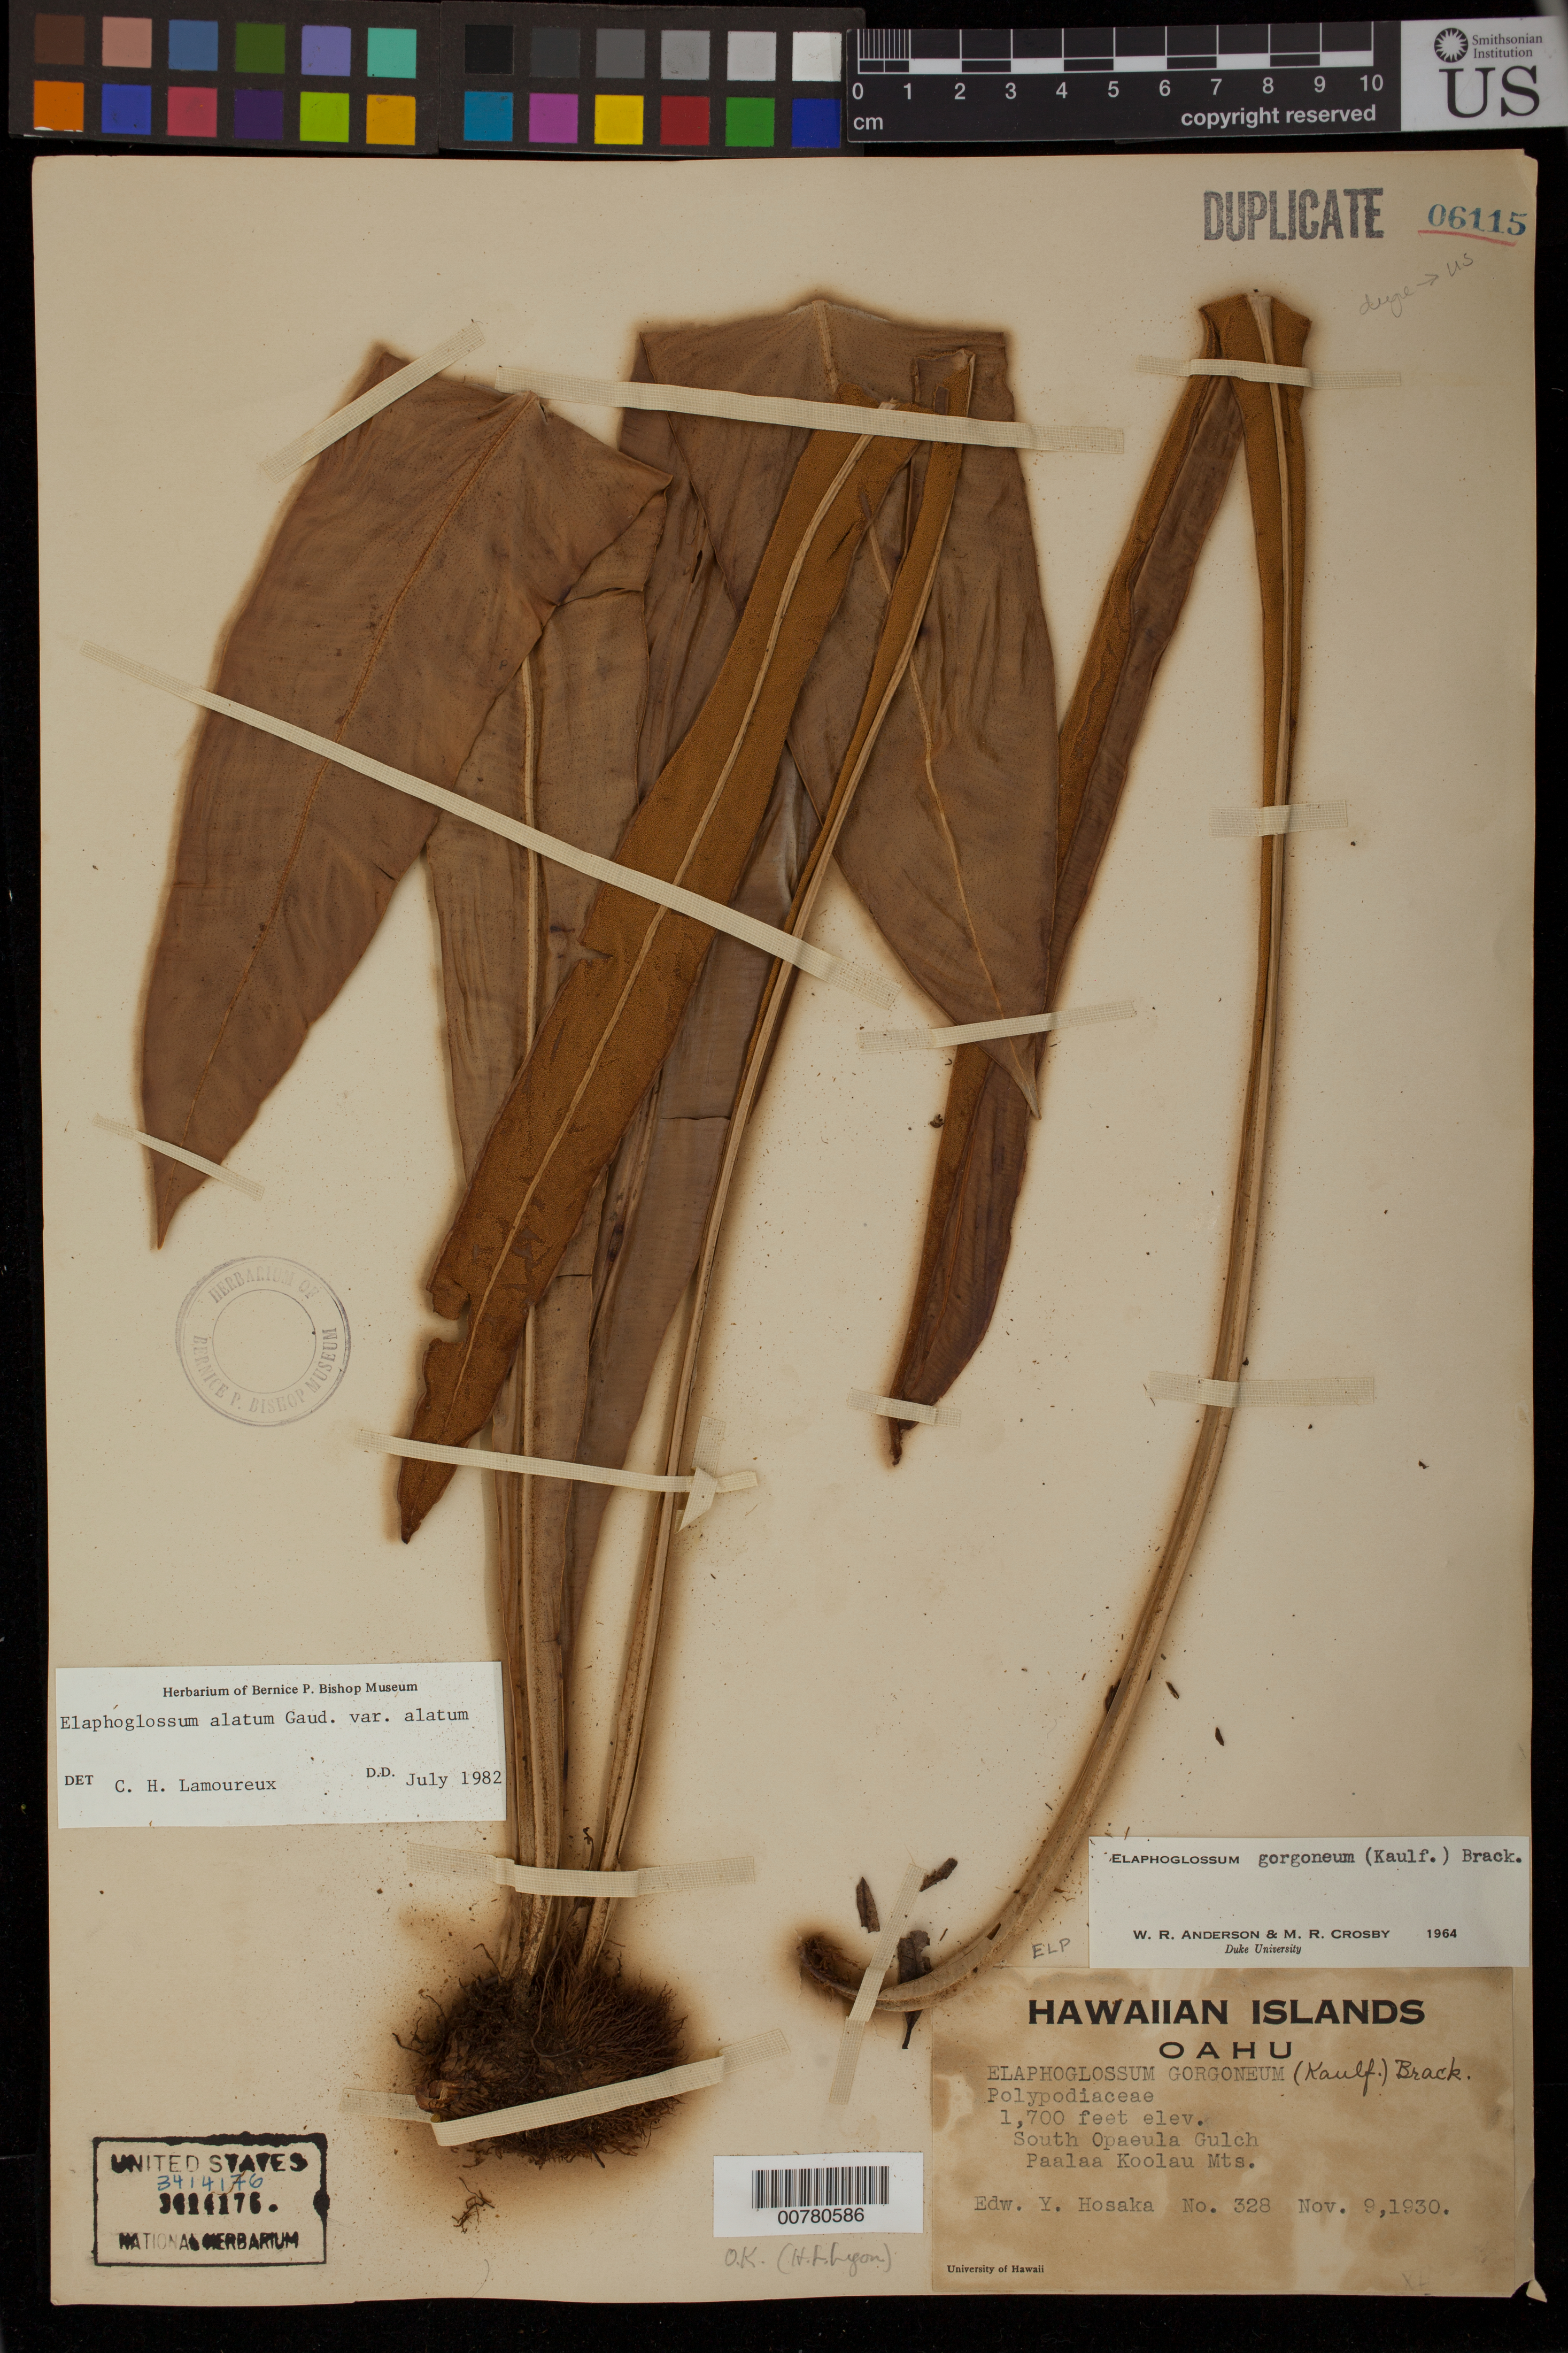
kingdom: Plantae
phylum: Tracheophyta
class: Polypodiopsida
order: Polypodiales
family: Dryopteridaceae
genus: Elaphoglossum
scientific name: Elaphoglossum alatum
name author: Gaudich.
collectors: E. Y. Hosaka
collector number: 328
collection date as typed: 9 Nov 1930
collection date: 1930-11-09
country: United States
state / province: Hawaii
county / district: Honolulu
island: Oahu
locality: Paalaa, S, Opaeula, Koolau Mts.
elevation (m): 518.2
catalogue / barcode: US 3414176